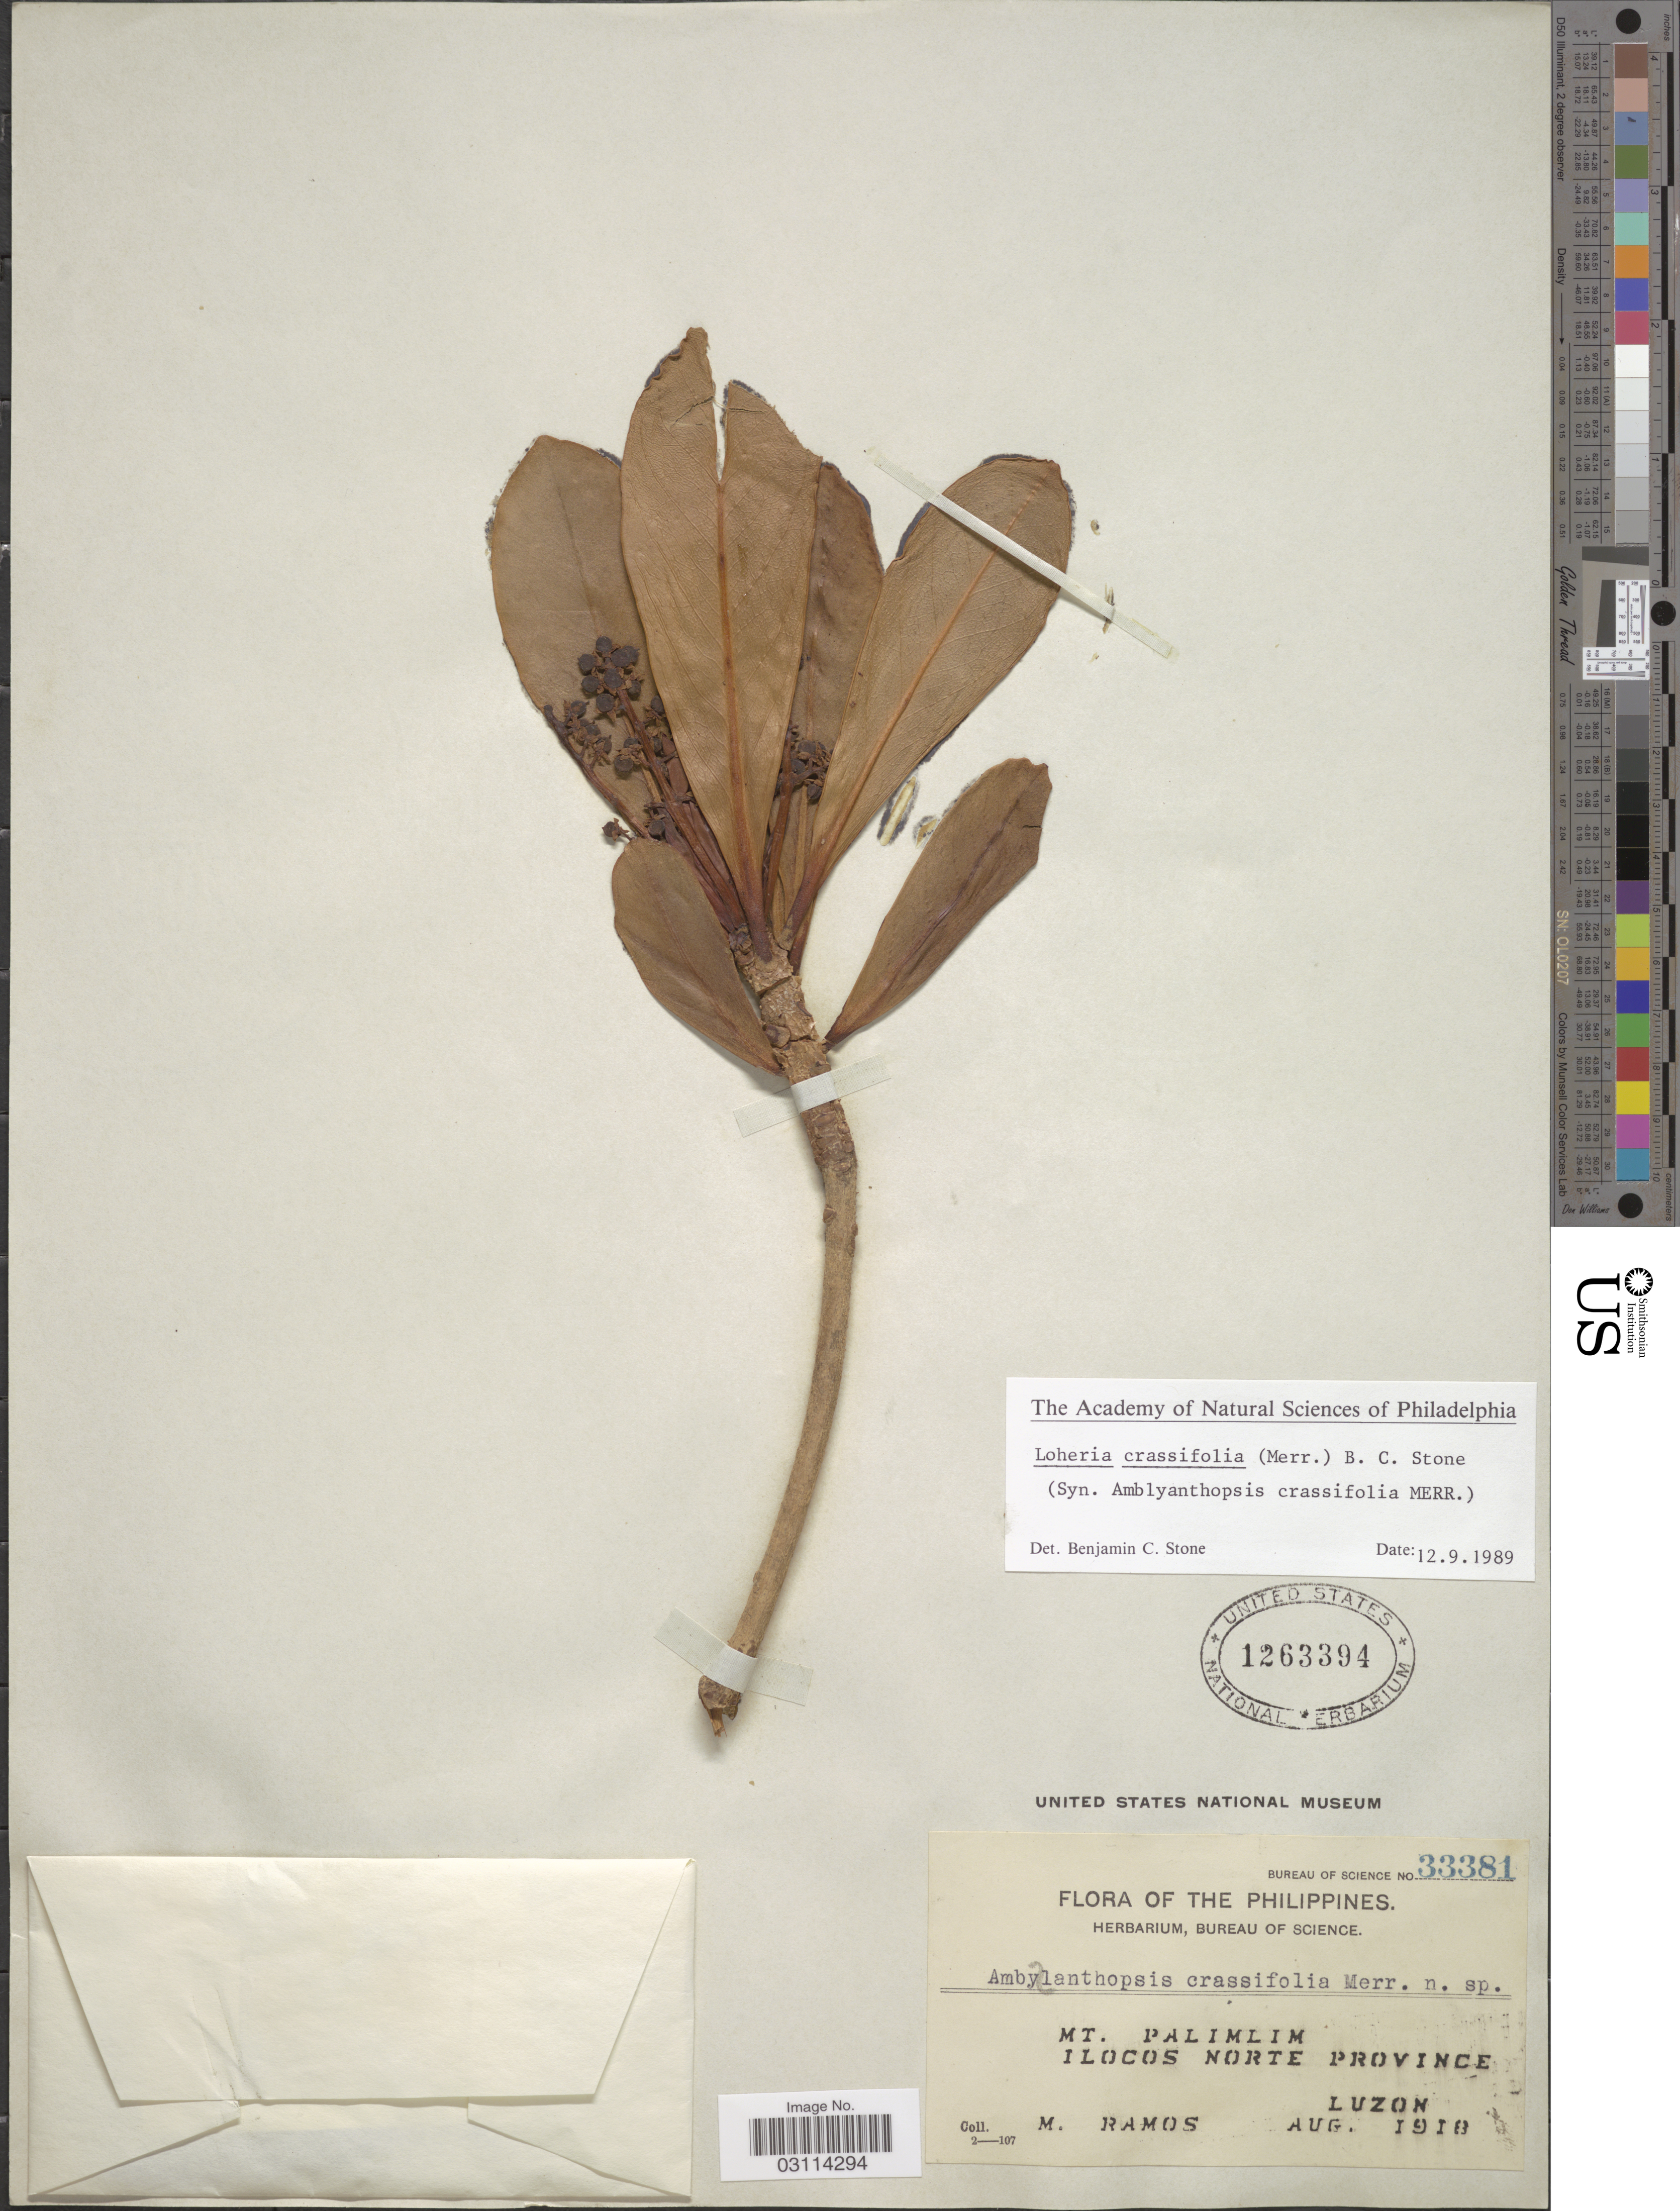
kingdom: Plantae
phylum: Tracheophyta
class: Magnoliopsida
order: Ericales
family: Primulaceae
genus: Loheria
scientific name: Loheria crassifolia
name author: (Merr.) B.C. Stone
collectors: M. Ramos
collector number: Bureau of Science 33381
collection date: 1918-08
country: Philippines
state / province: Ilocos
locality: Mt. Palimlim, Ilocos Norte Province.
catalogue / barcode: US 1263394